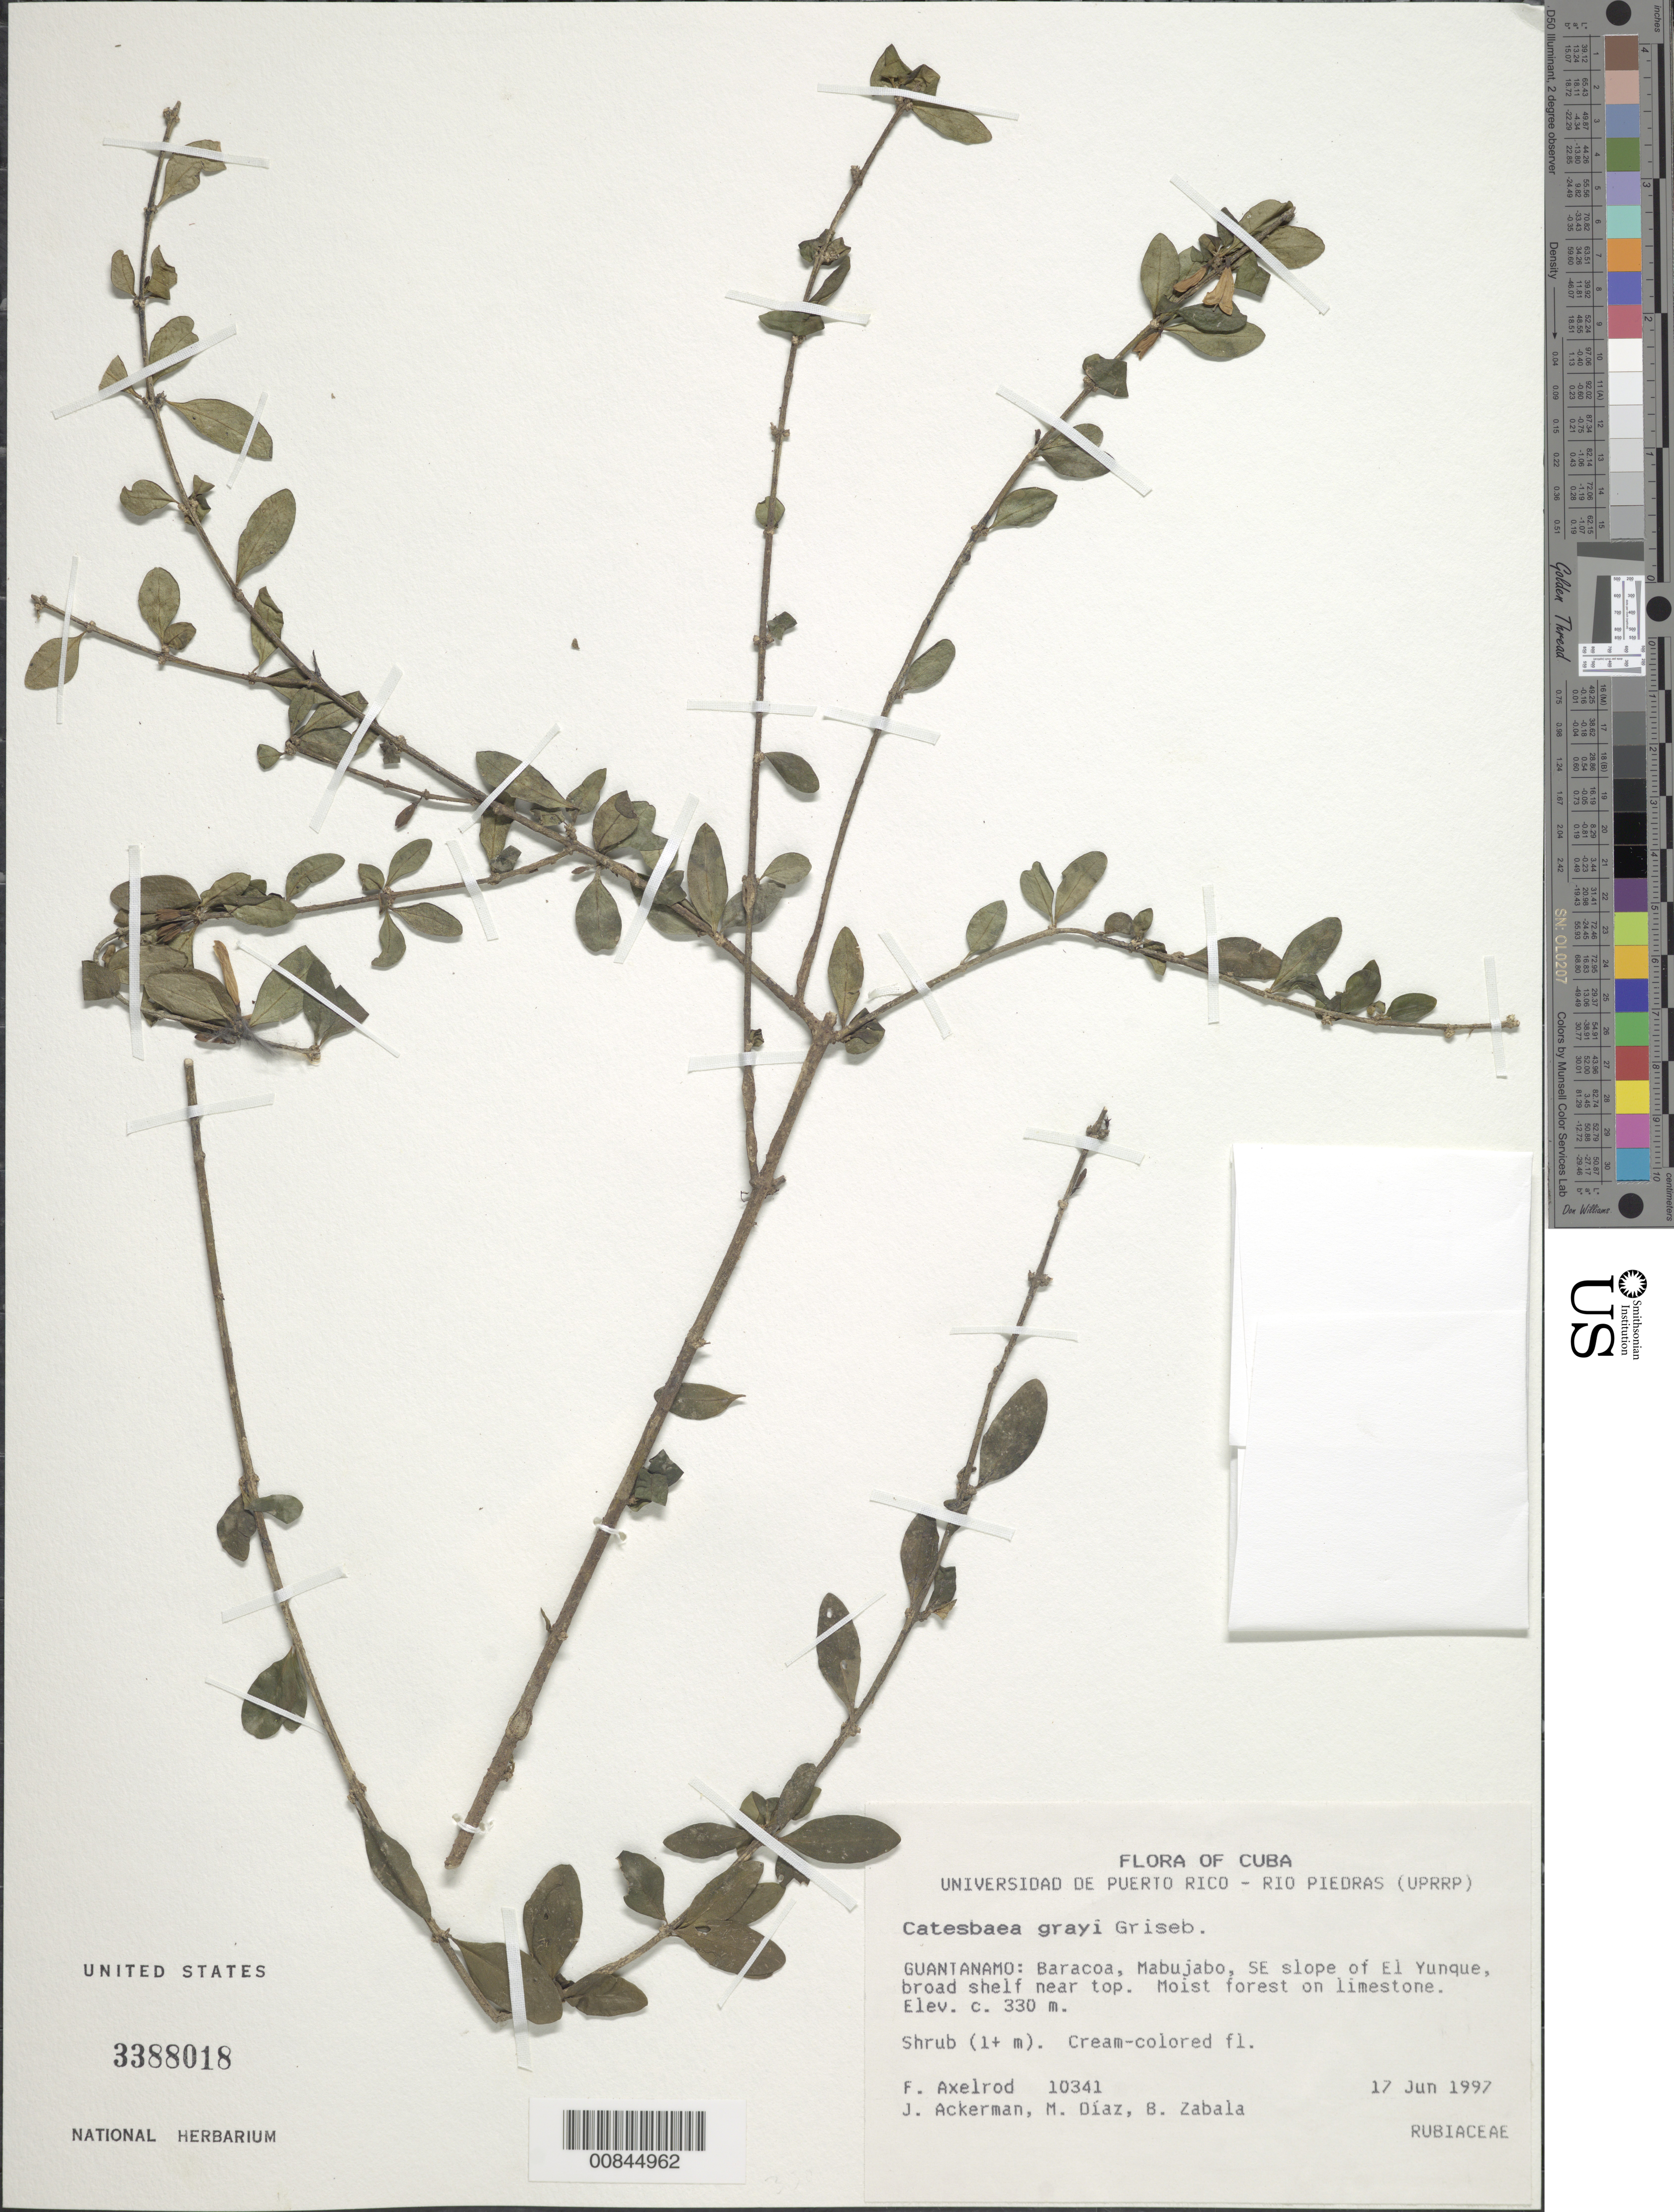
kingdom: Plantae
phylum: Tracheophyta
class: Magnoliopsida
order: Gentianales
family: Rubiaceae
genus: Catesbaea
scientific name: Catesbaea grayi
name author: Griseb.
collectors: F. S. Axelrod, J. D. Ackerman, M. Díaz & B. Zabala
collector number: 10341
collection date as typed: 17 Jun 1997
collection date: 1997-06-17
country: Cuba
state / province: Guantanamo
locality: Baracoa, Mabujabo. SE slope of El Yunque, broad shelf near top.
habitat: Moist forest on limestone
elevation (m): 330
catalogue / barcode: US 3388018